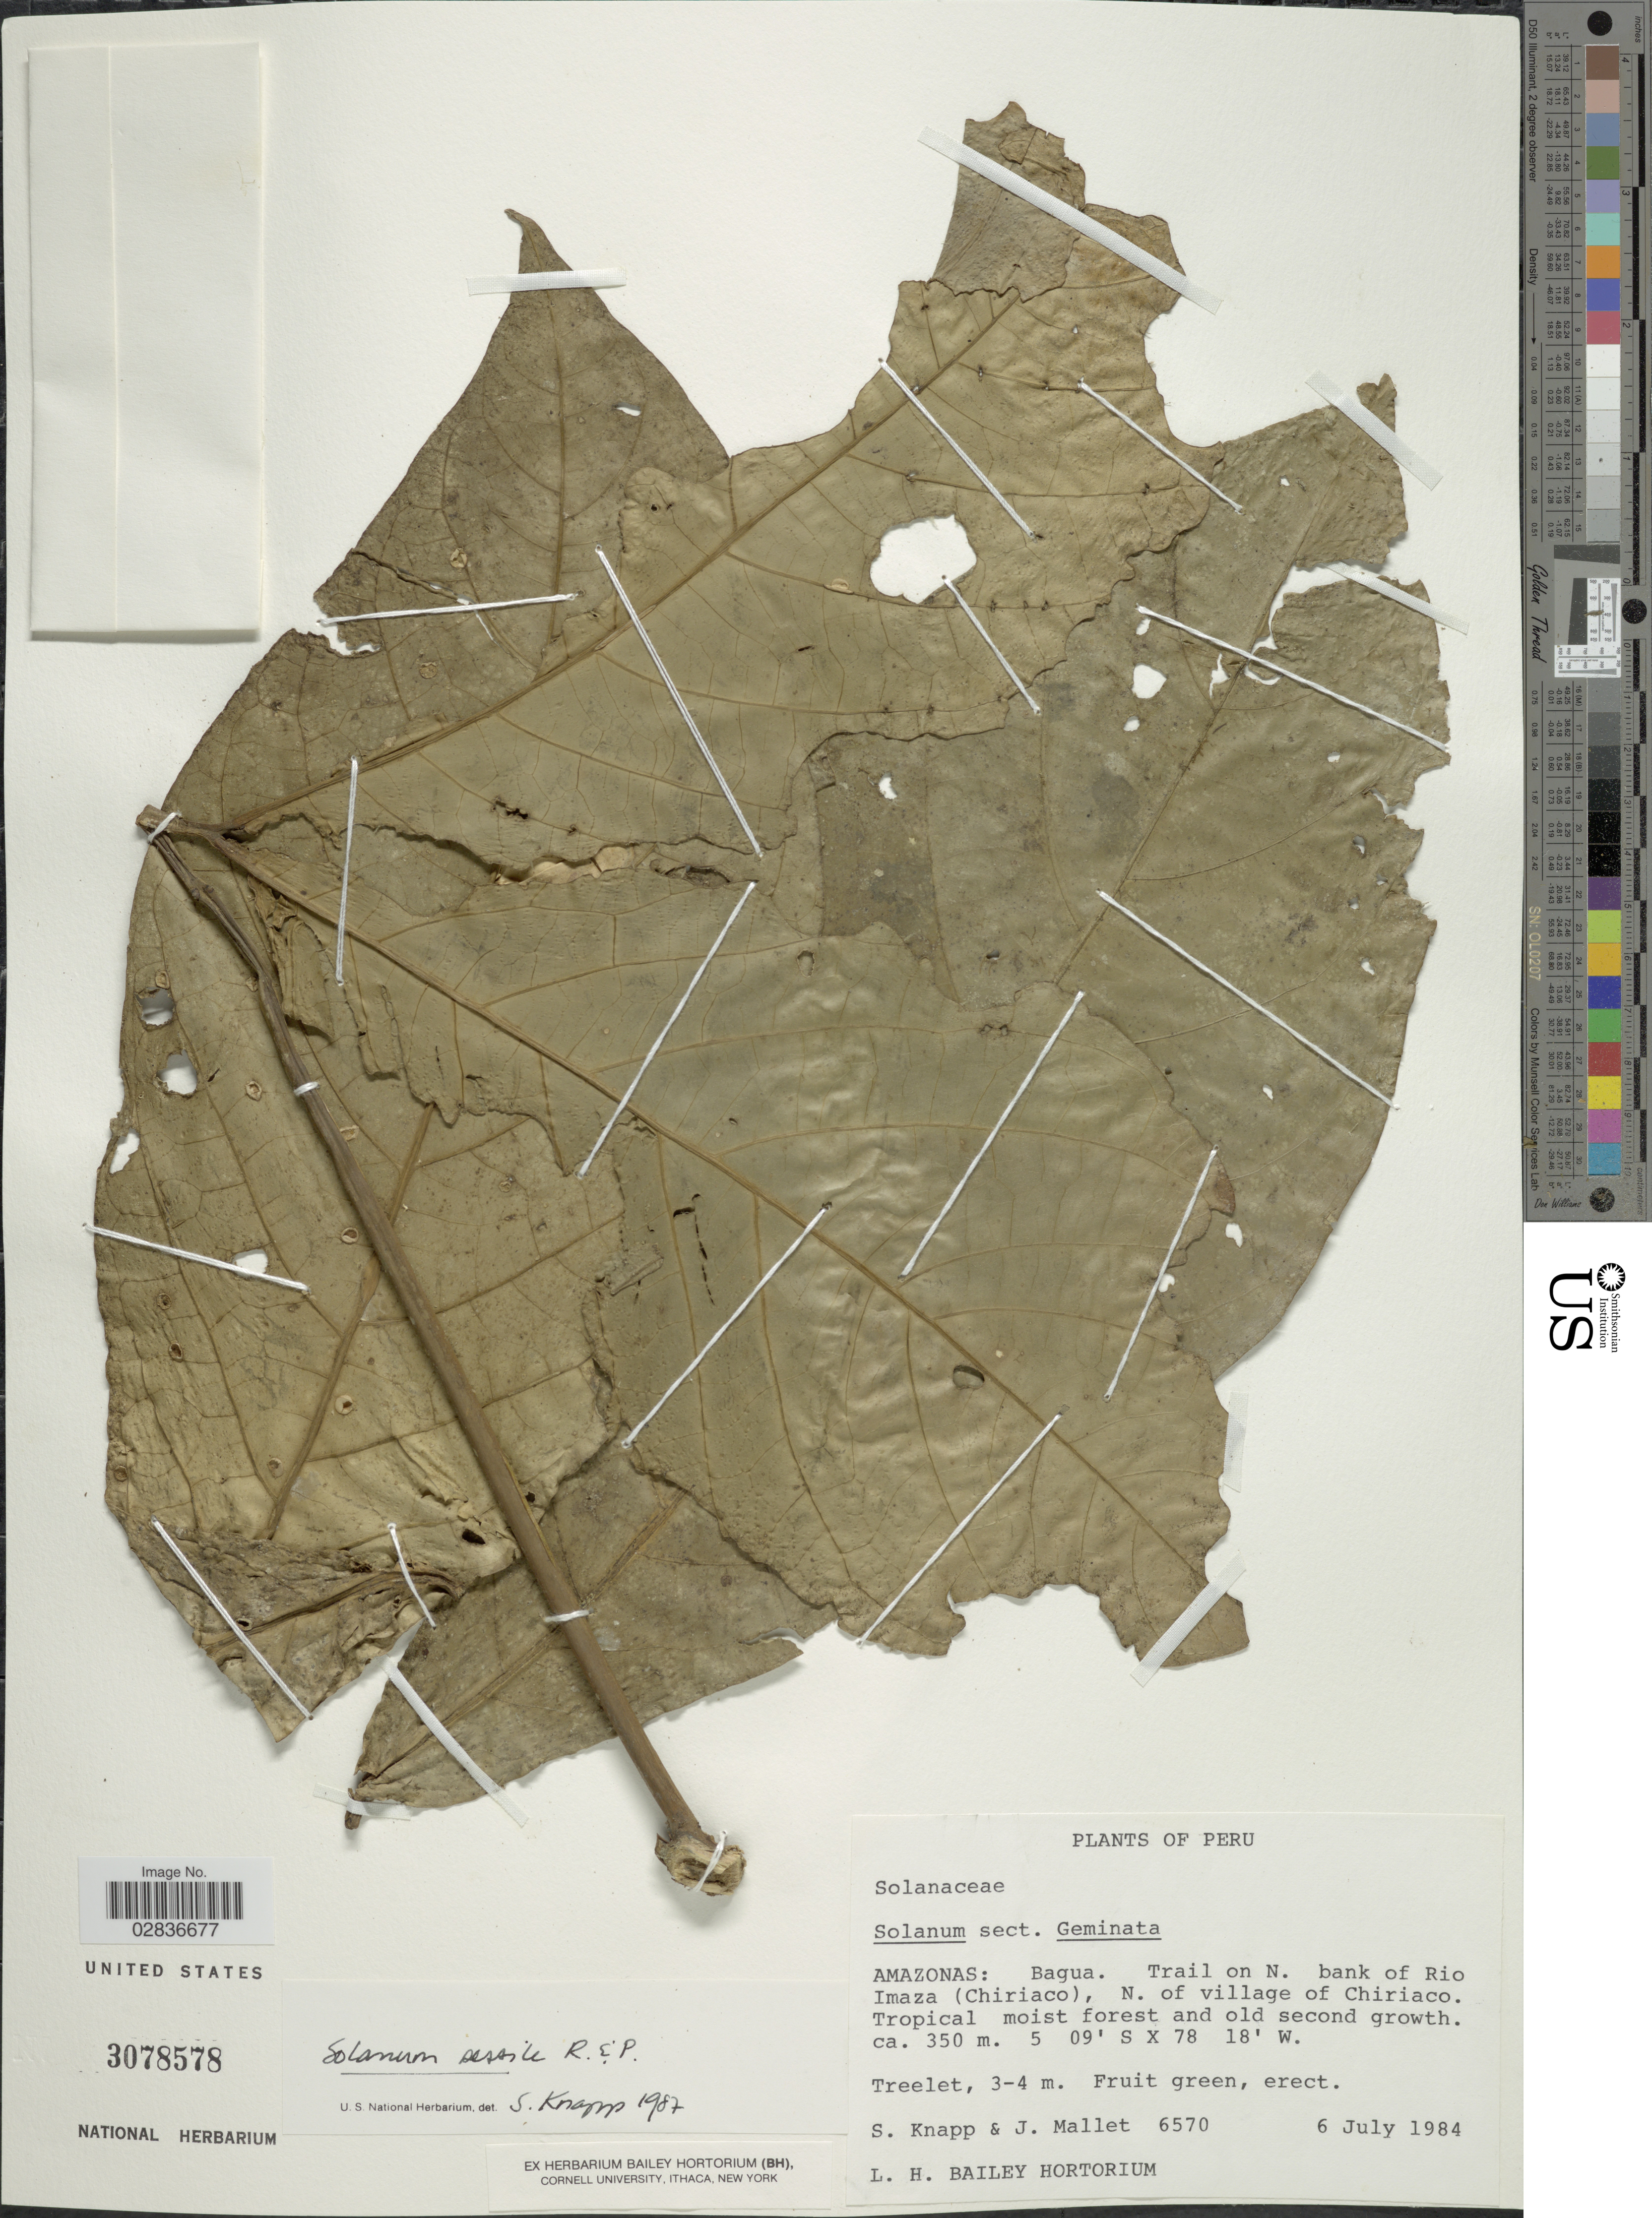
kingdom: Plantae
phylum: Tracheophyta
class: Magnoliopsida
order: Solanales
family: Solanaceae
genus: Solanum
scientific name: Solanum sessile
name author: Ruiz & Pav.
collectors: S. Knapp & J. Mallet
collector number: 6570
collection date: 1984-07-06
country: Peru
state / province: Amazonas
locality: Amazonas: Bagua. Trail on N. bank of Rio Imaza (Chiriaco), N. of village of Chiriaco.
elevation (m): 350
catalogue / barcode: US 3078578